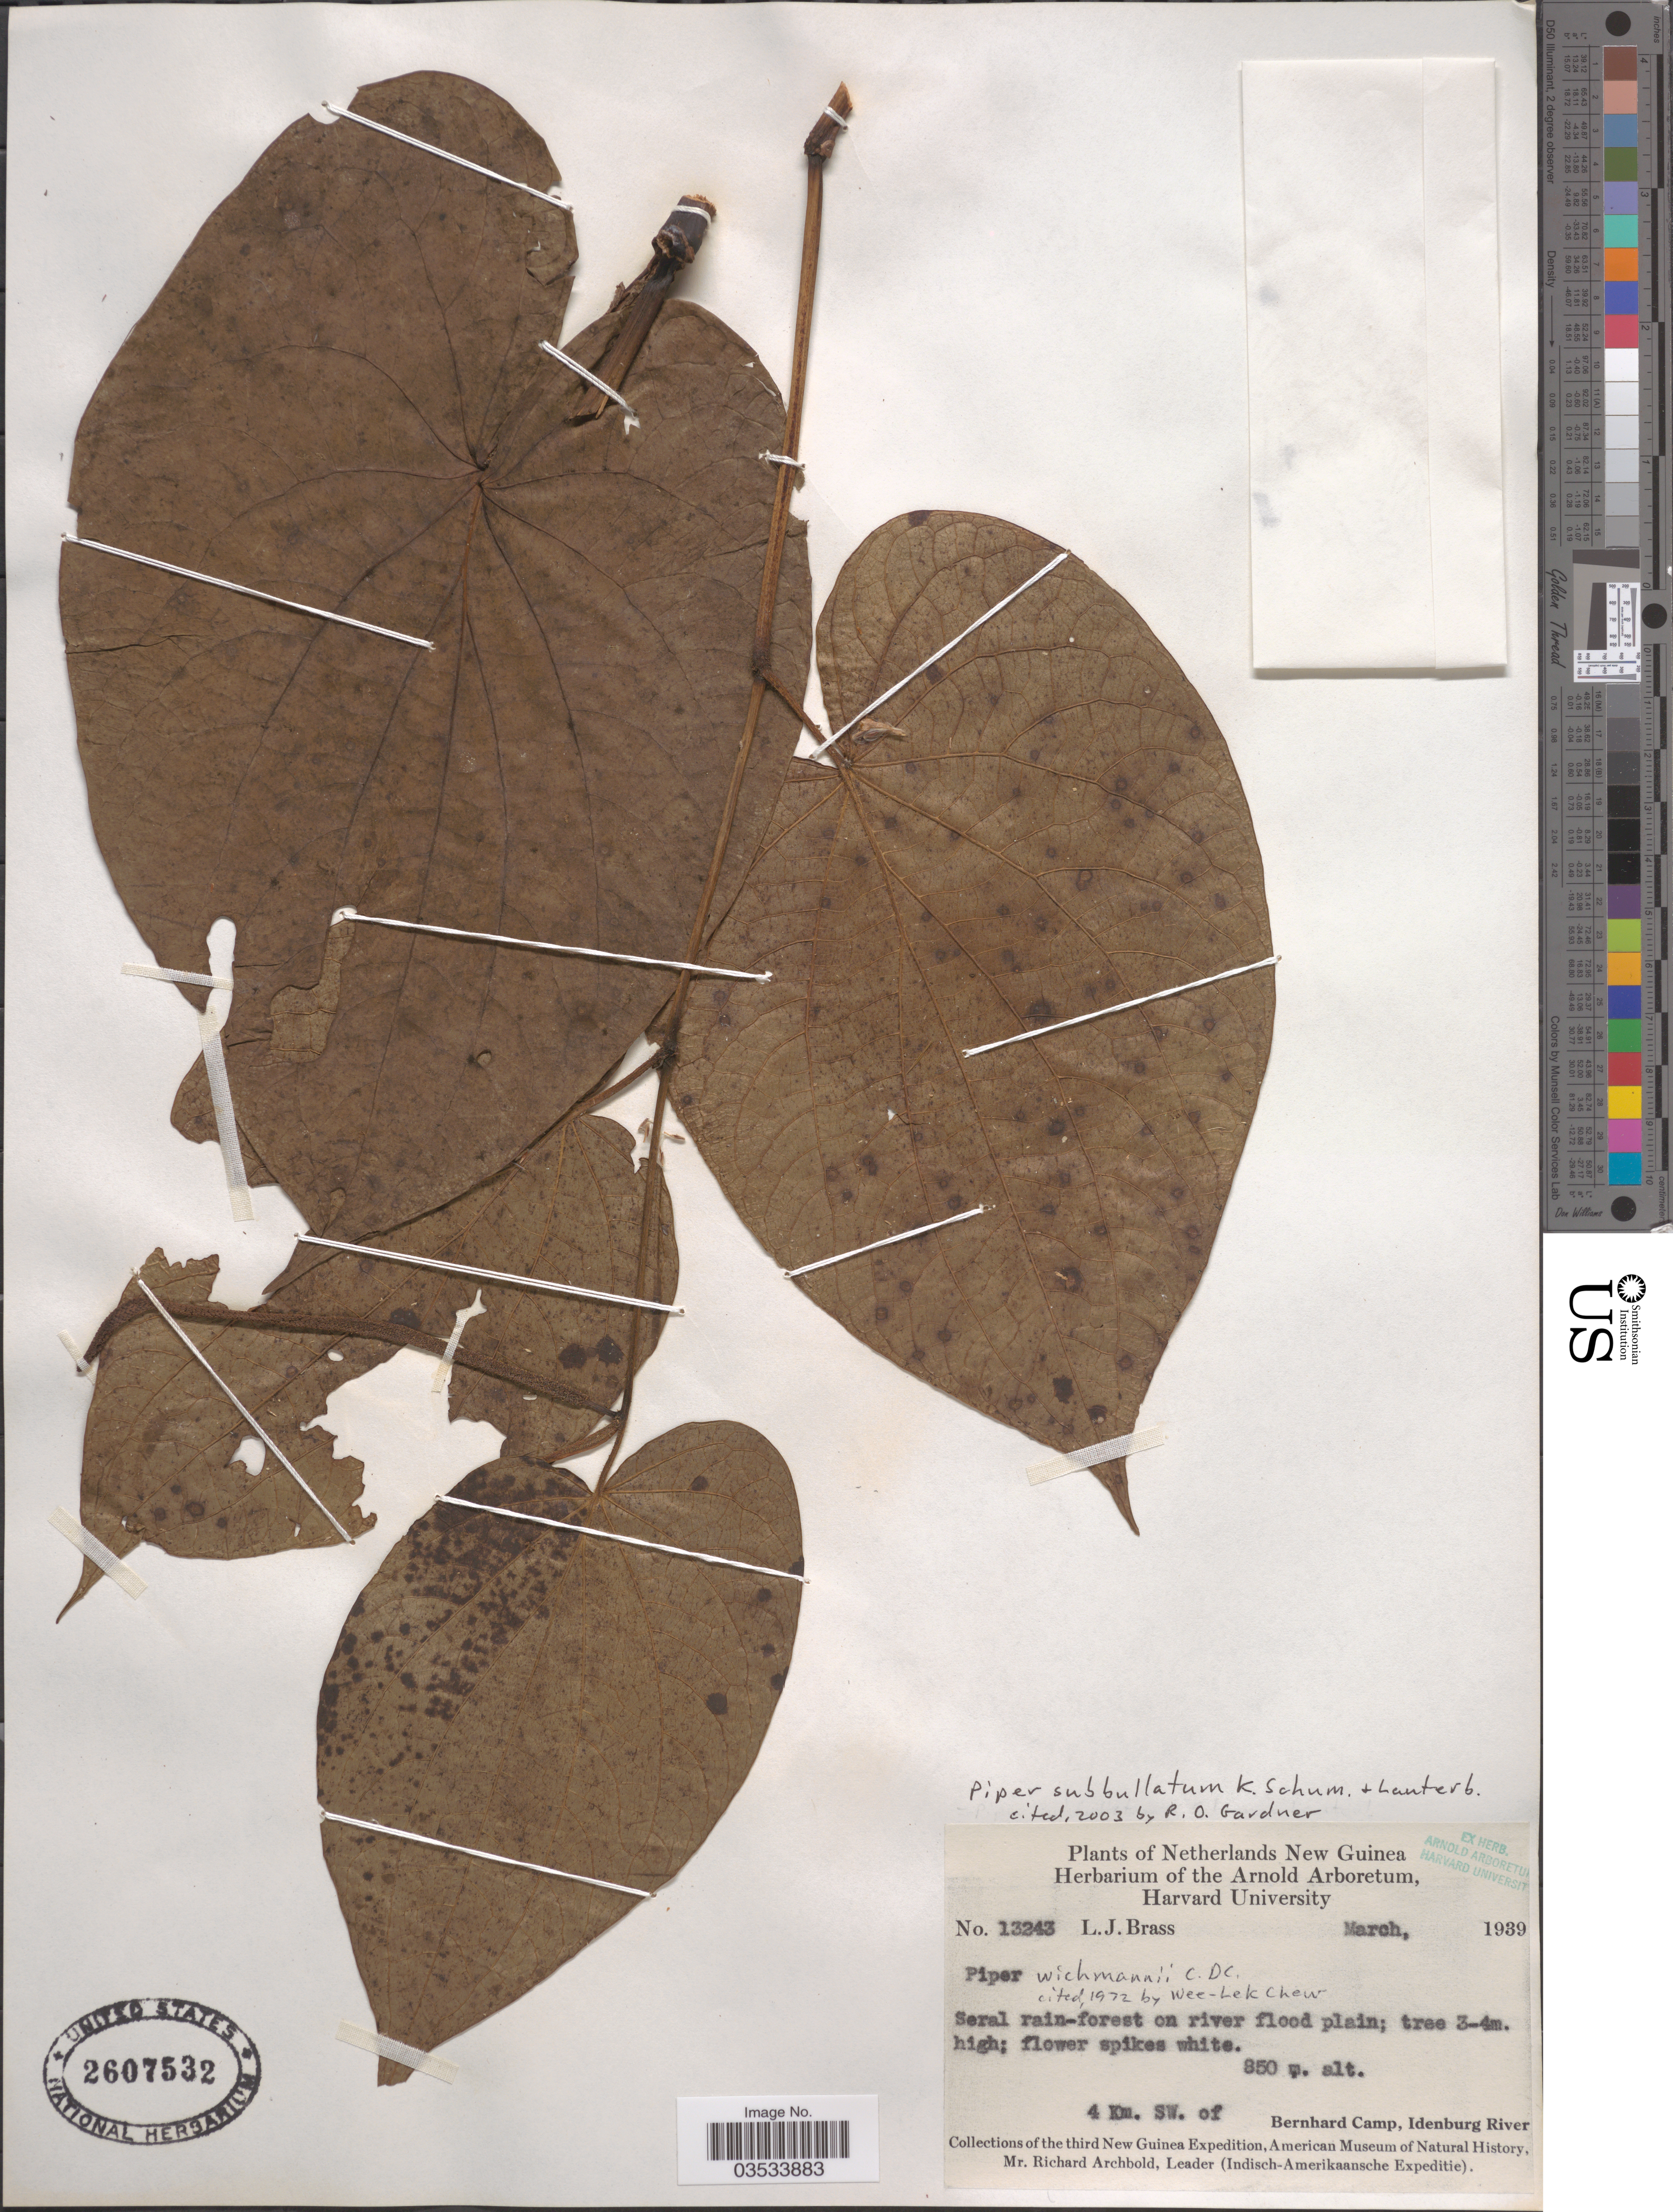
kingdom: Plantae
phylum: Tracheophyta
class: Magnoliopsida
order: Piperales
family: Piperaceae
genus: Piper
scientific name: Piper subbullatum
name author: K. Schum. & Lauterb.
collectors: L. J. Brass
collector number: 13243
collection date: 1939-03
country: Indonesia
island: New Guinea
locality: Netherlands New Guinea. 4 Km. SW. of Bernhard Camp, Idenburg River. New Guinea.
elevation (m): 850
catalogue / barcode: US 2607532